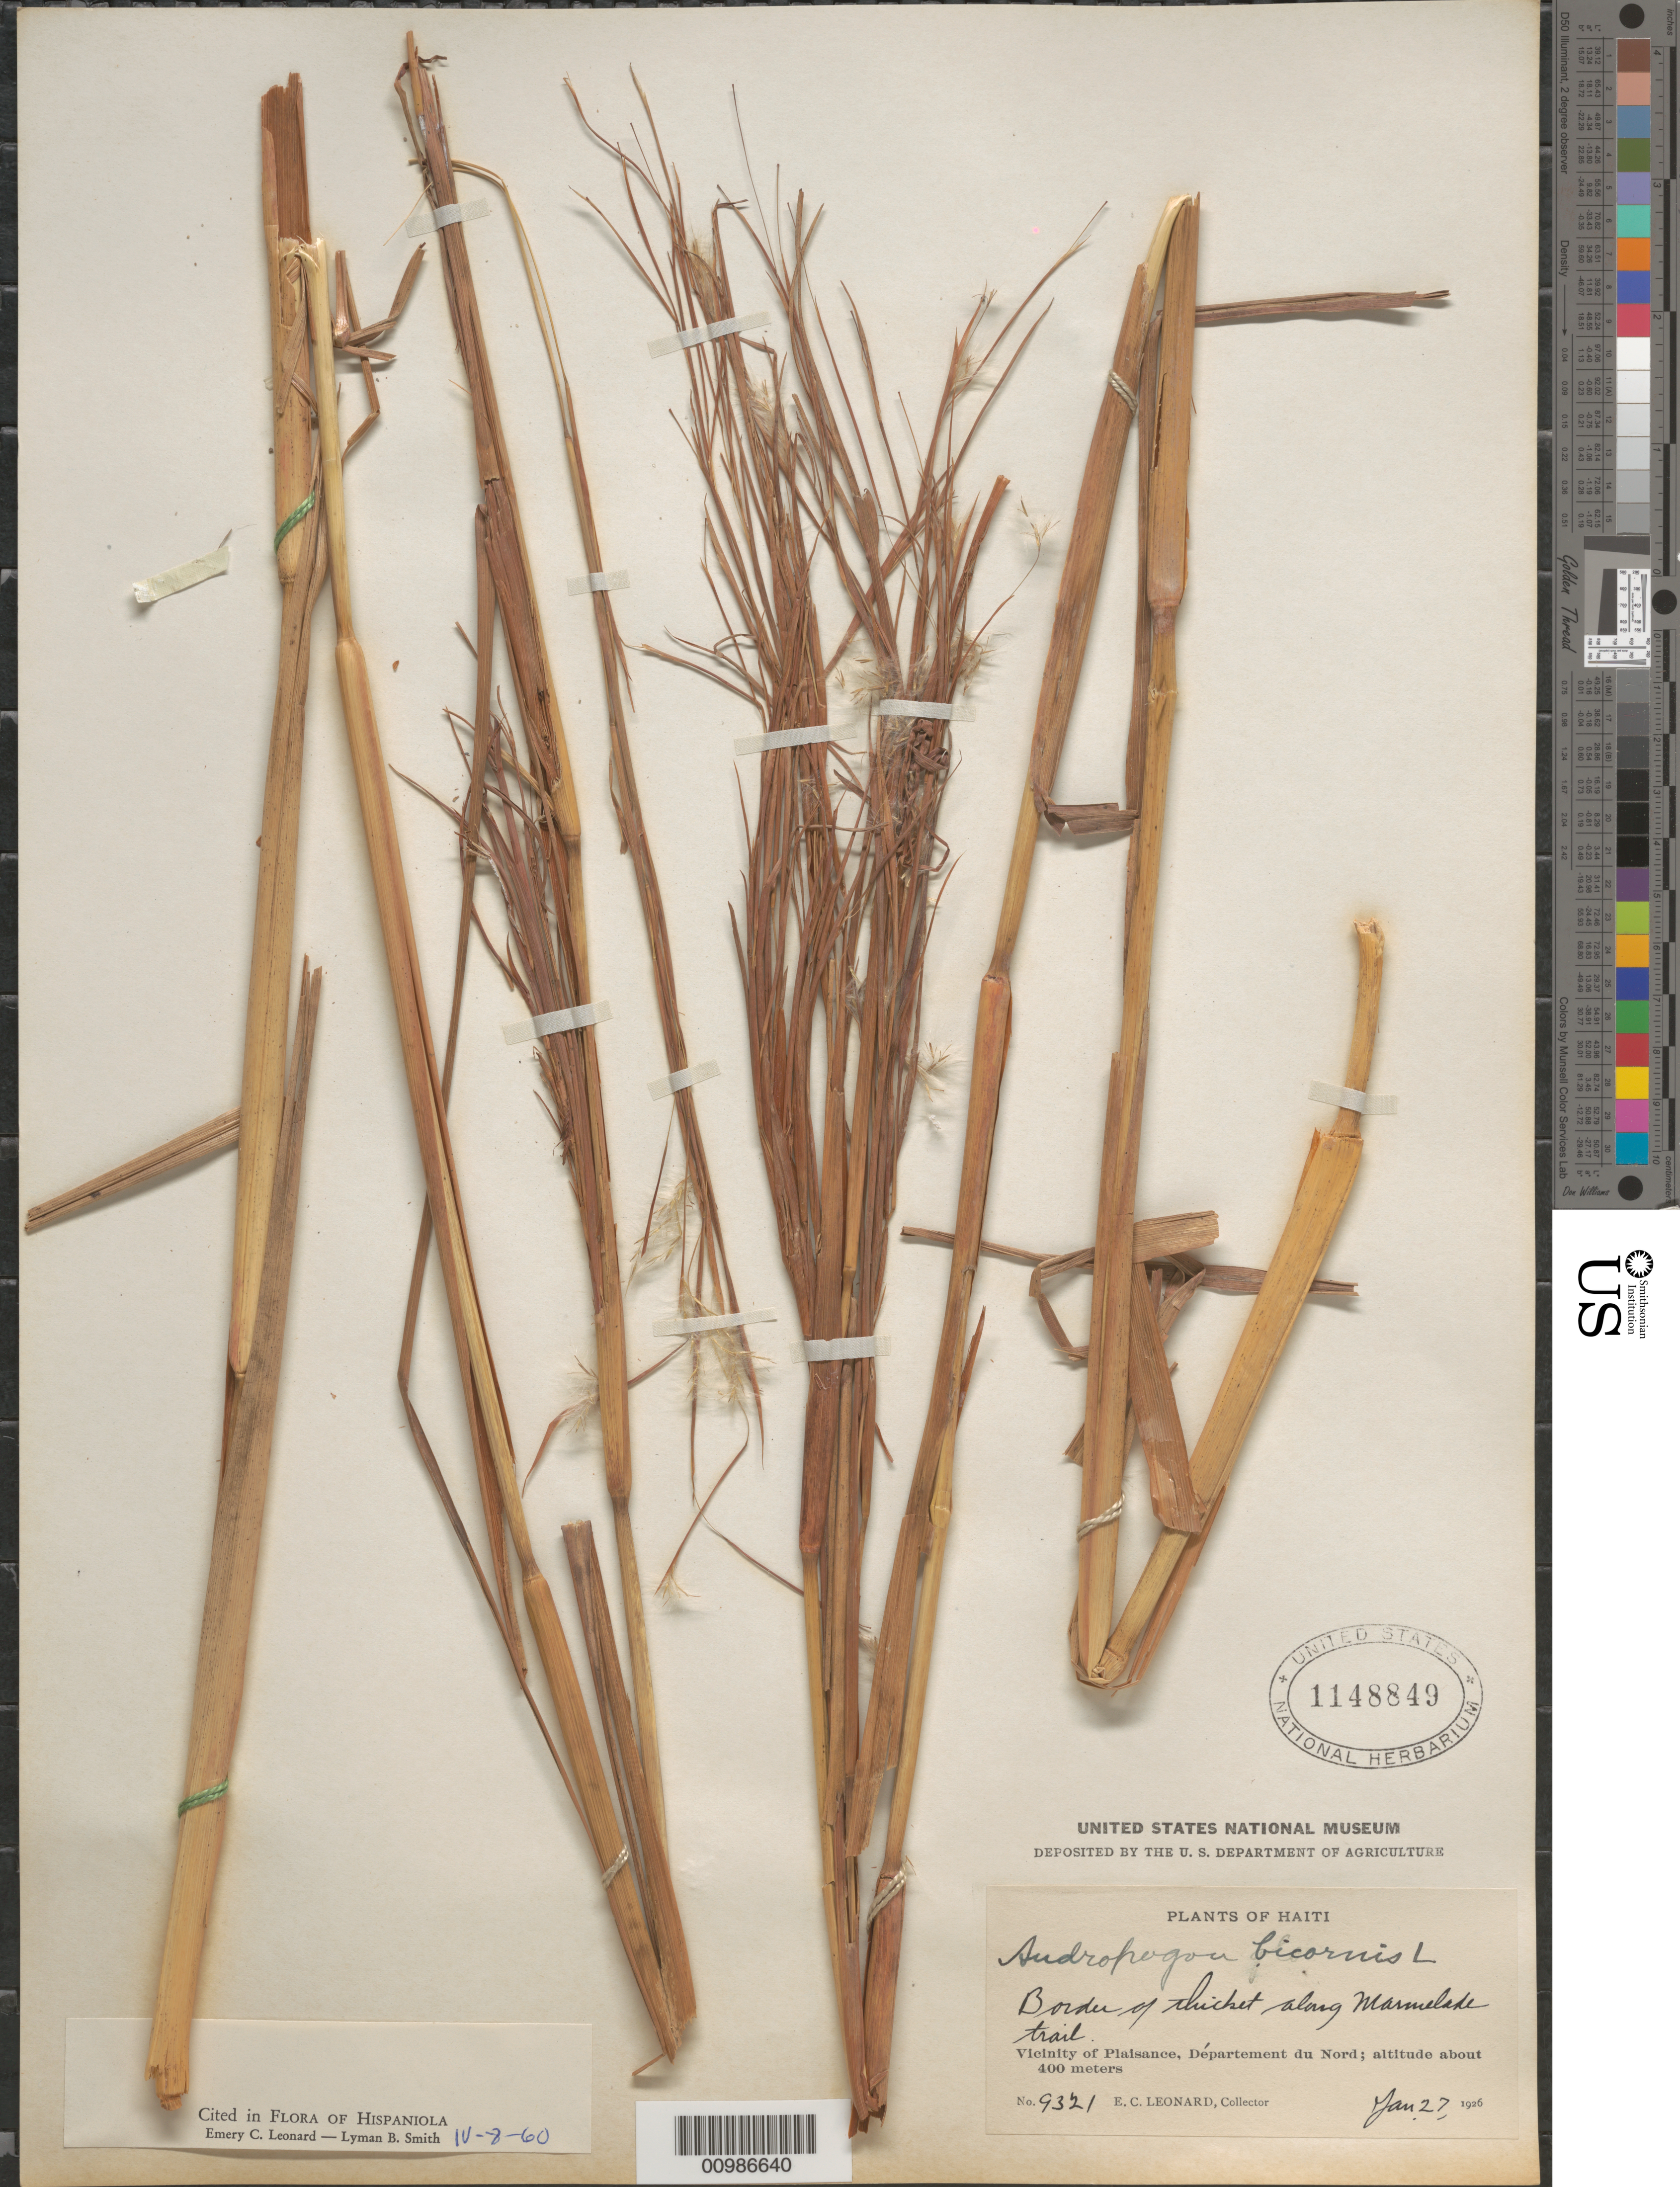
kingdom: Plantae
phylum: Tracheophyta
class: Liliopsida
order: Poales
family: Poaceae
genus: Andropogon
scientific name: Andropogon bicornis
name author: L.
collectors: E. C. Leonard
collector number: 9321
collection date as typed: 27 Jan 1926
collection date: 1926-01-27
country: Haiti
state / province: Nord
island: Hispaniola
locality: Vicinity of Plaisance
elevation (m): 400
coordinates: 0 N, 0 E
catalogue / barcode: US 1148849